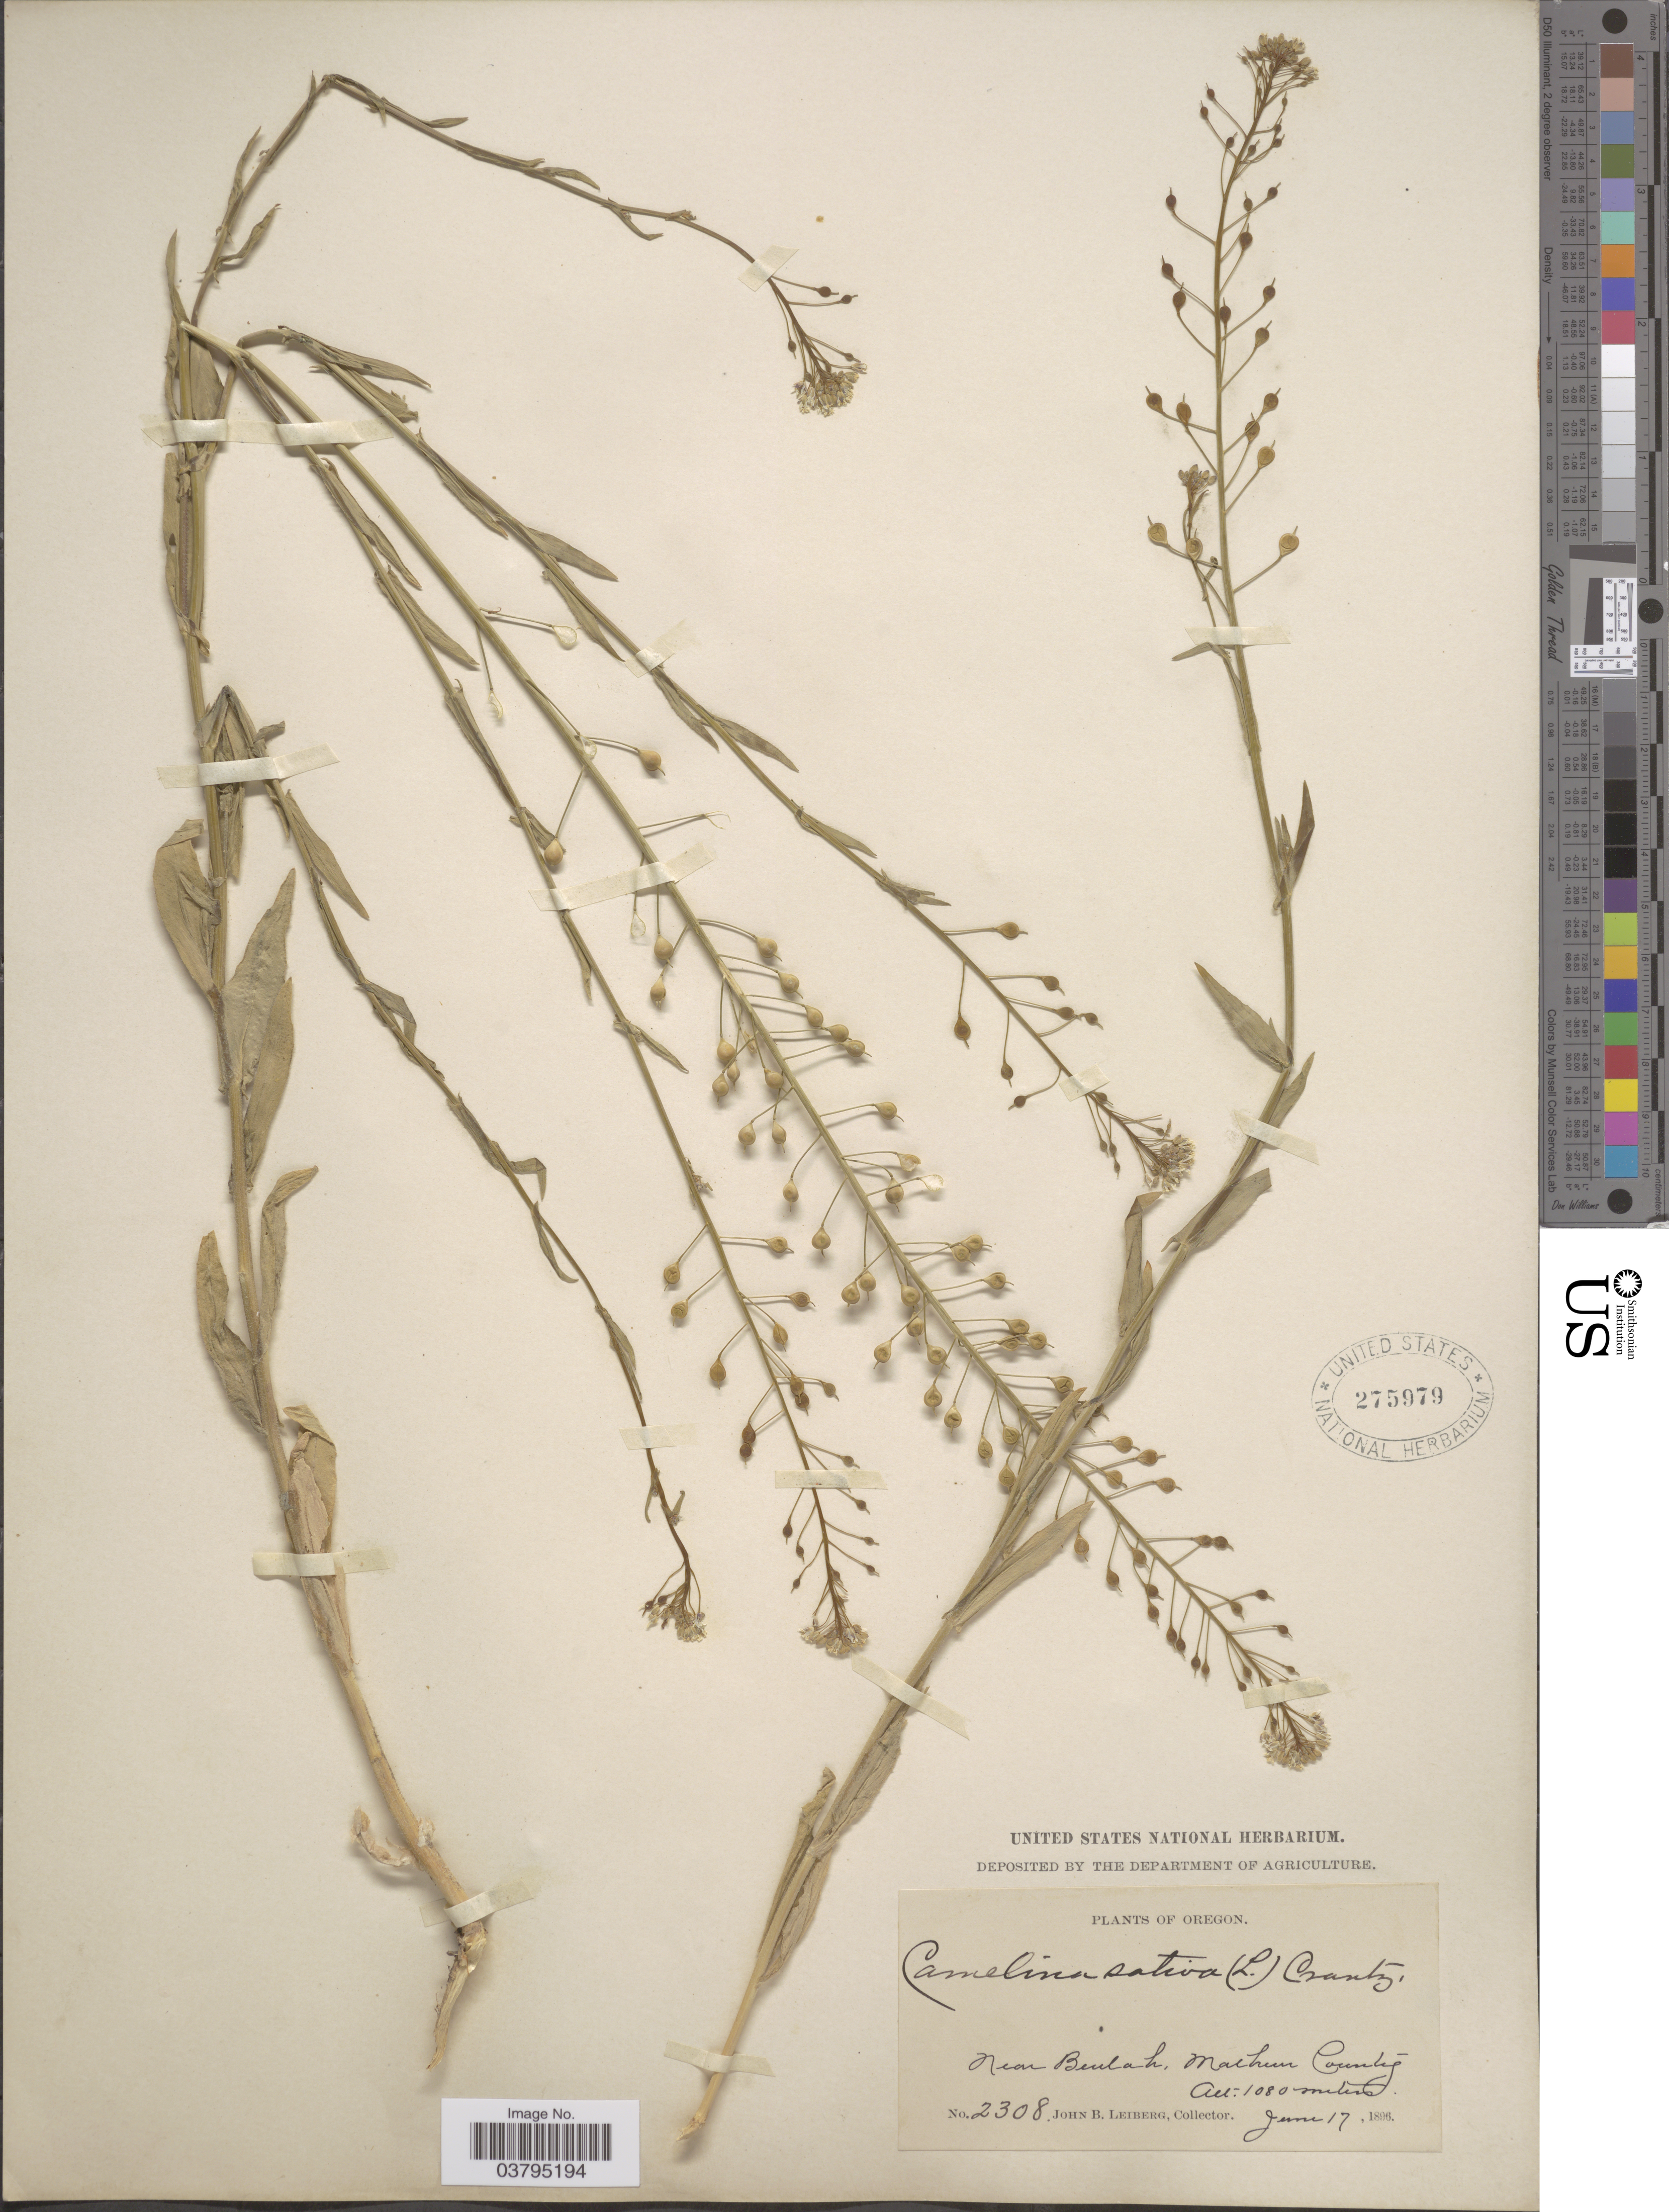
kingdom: Plantae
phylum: Tracheophyta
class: Magnoliopsida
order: Brassicales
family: Brassicaceae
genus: Camelina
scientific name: Camelina microcarpa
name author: DC.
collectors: J. B. Leiberg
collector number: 2308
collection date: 1896-06-17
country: United States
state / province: Oregon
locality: Near Beulah, Malheur County.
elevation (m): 1080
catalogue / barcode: US 275979